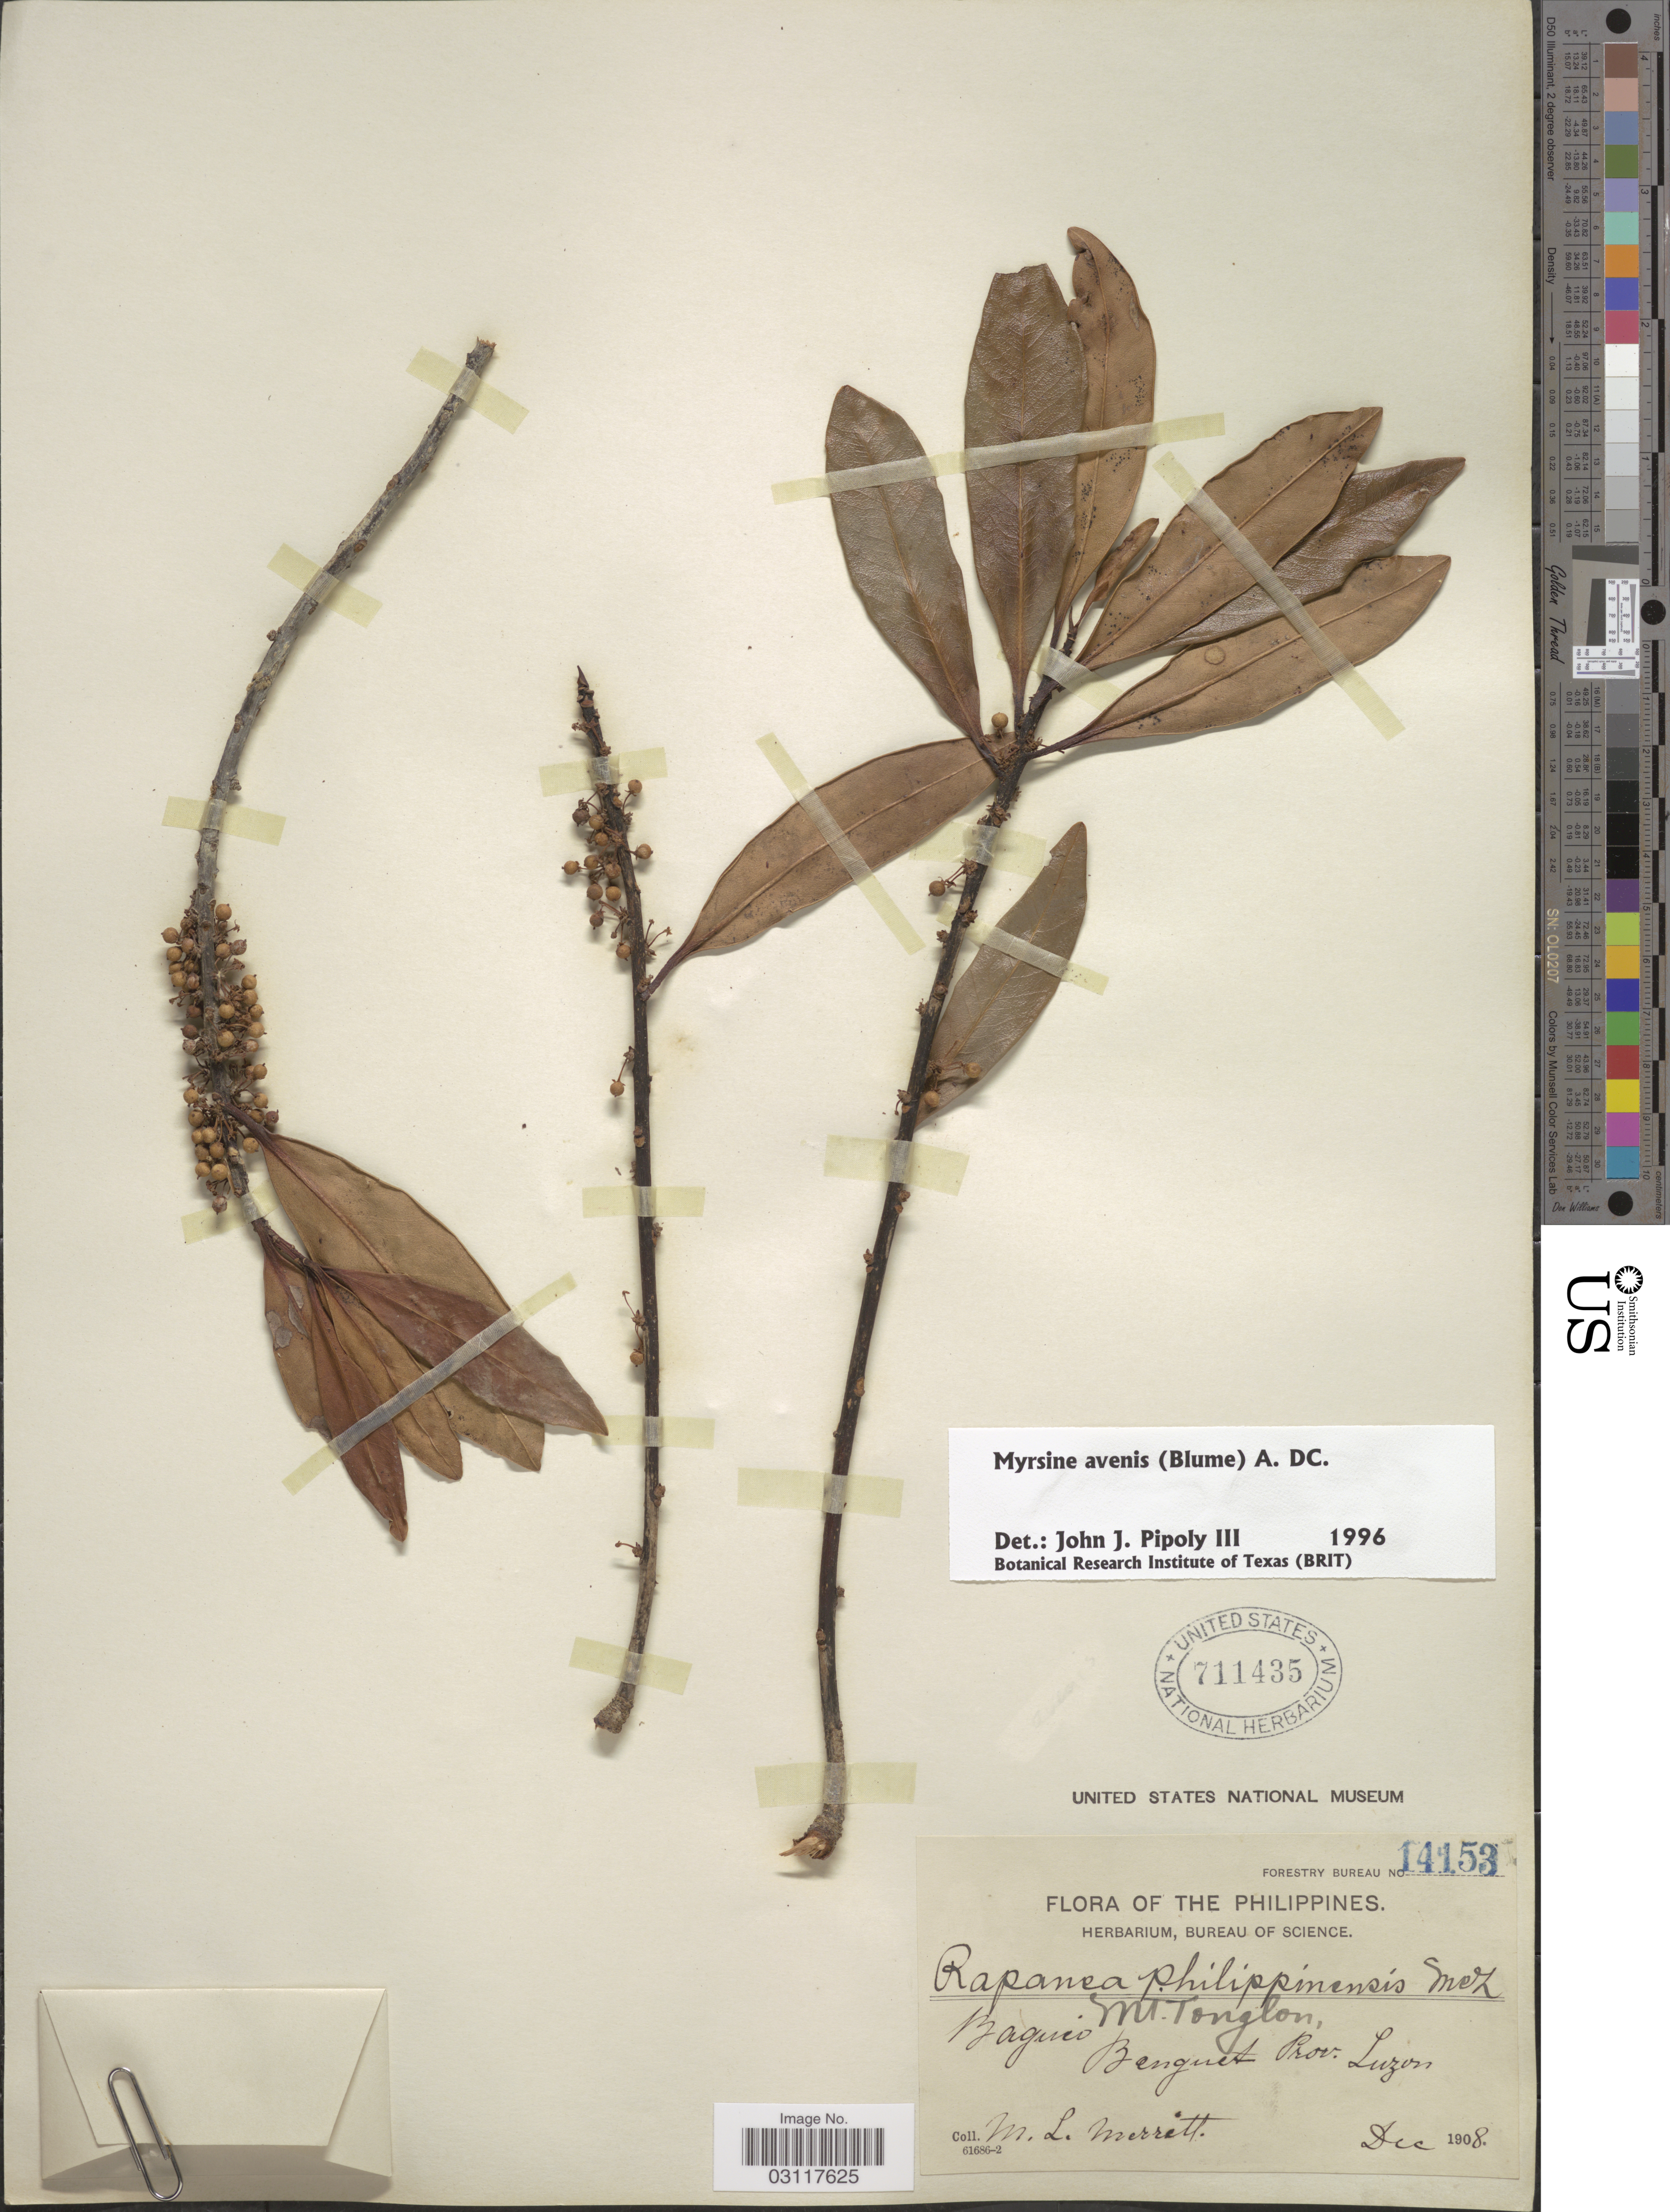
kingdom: Plantae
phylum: Tracheophyta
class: Magnoliopsida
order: Ericales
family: Primulaceae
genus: Myrsine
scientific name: Myrsine avenis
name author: A. DC.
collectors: M. L. Merritt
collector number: Forestry Bureau 14153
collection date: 1908-12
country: Philippines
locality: Baguio, Benguet, Prov. Luzon.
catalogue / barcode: US 711435